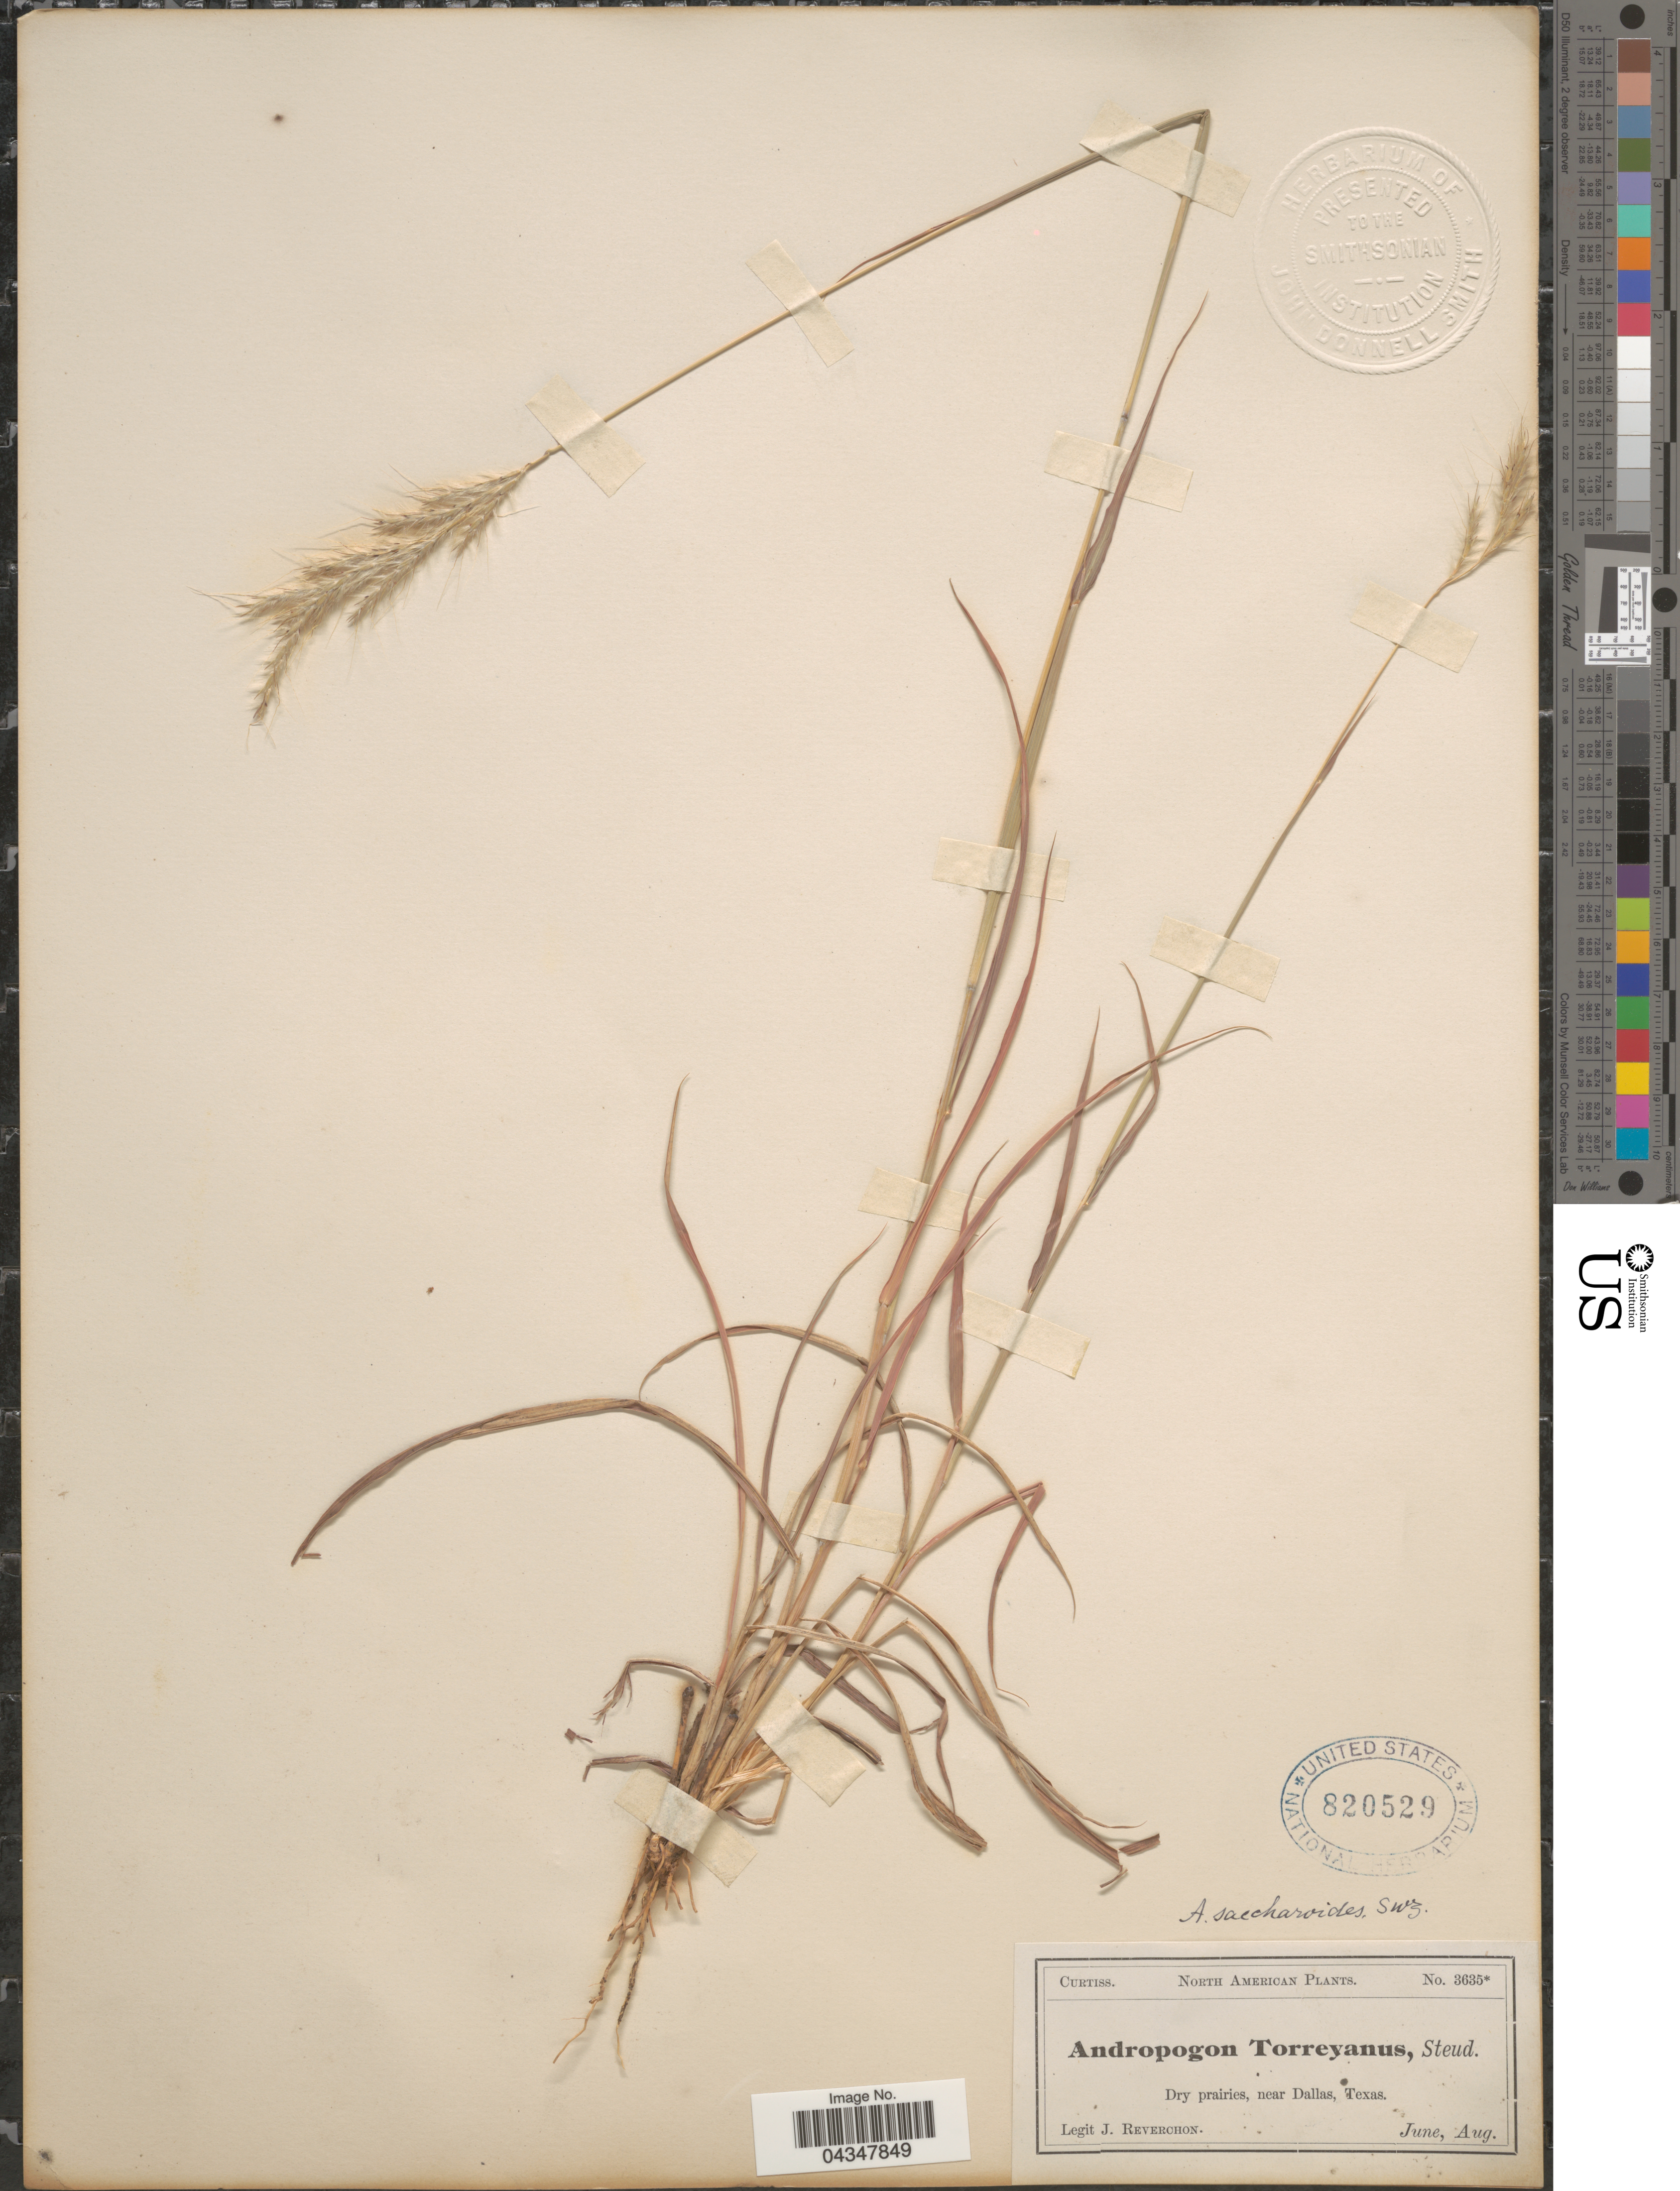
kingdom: Plantae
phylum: Tracheophyta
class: Liliopsida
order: Poales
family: Poaceae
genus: Bothriochloa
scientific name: Bothriochloa saccharoides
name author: (Sw.) Rydb.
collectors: J. Reverchon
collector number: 3635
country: United States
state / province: Texas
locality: Dry prairies, near Dallas.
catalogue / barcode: US 820529